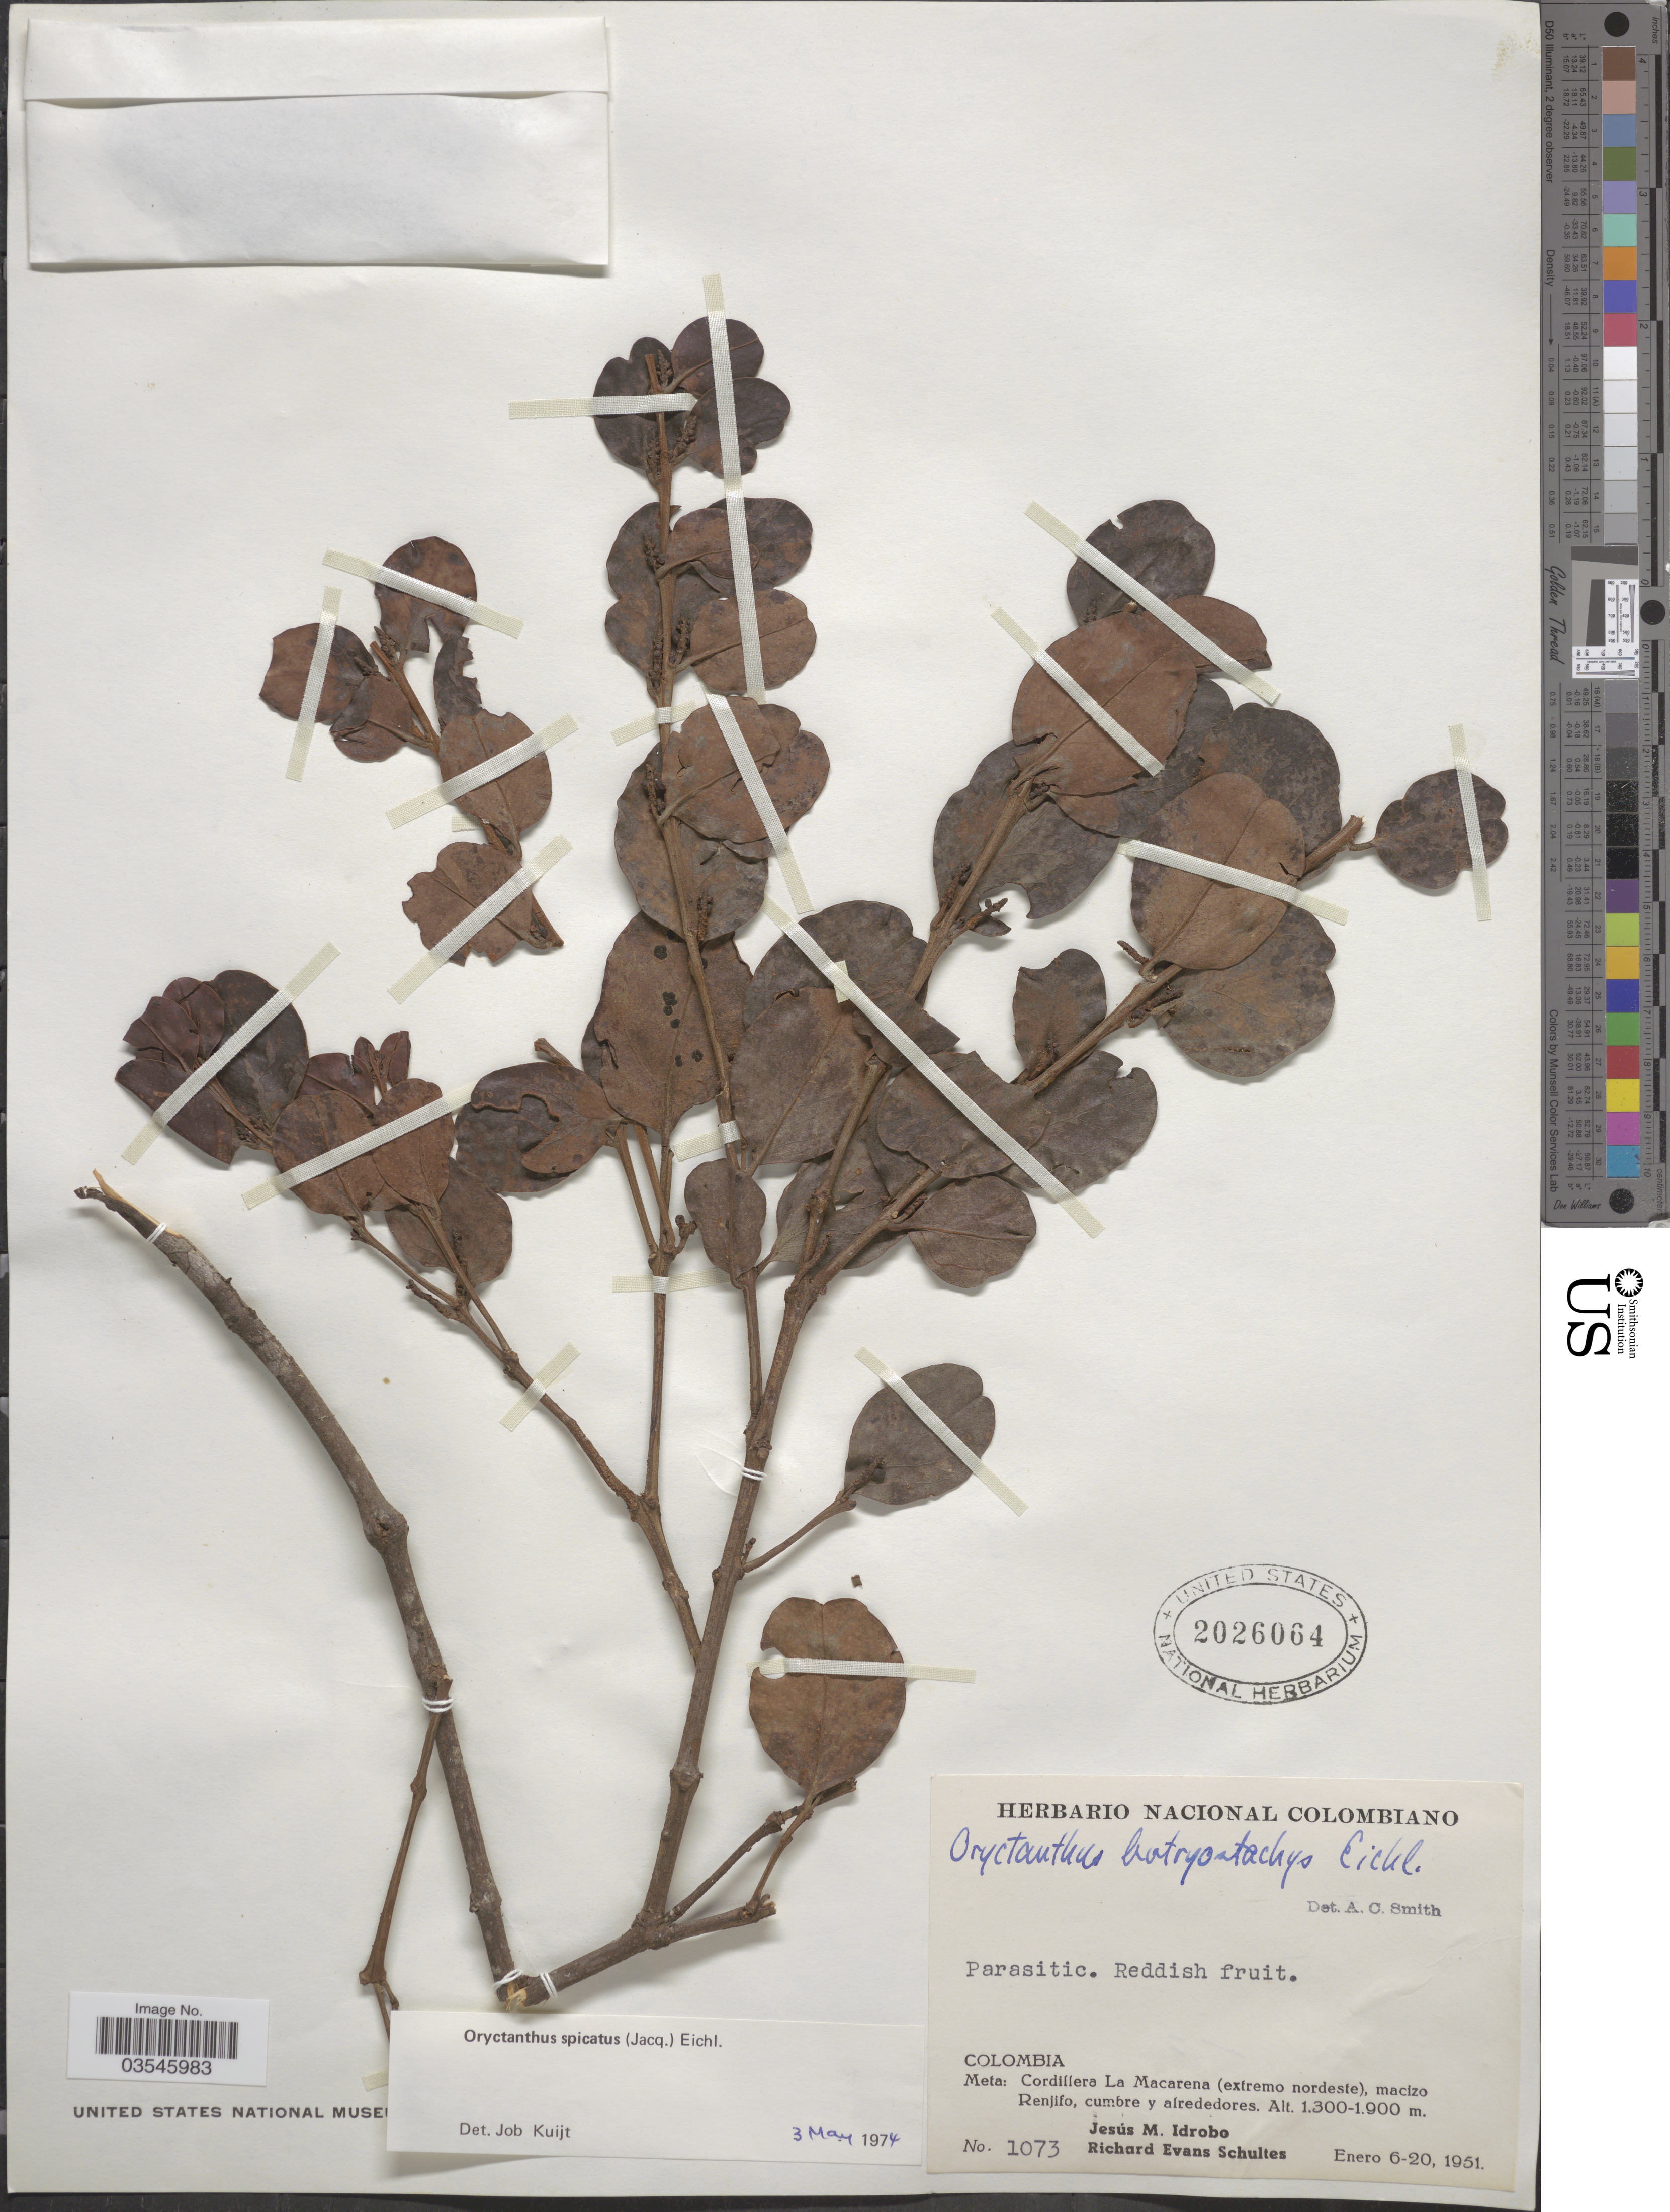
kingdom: Plantae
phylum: Tracheophyta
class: Magnoliopsida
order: Santalales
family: Loranthaceae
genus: Oryctanthus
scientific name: Oryctanthus spicatus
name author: (Jacq.) Eichler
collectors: J. M. Idrobo & R. E. Schultes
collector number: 1073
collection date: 1951-01-06/1951-01-20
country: Colombia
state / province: Meta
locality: Cordillera La Macarena (extremo nordeste), macizo Renjifo, cumbre y alrededores.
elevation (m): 1300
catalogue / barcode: US 2026064